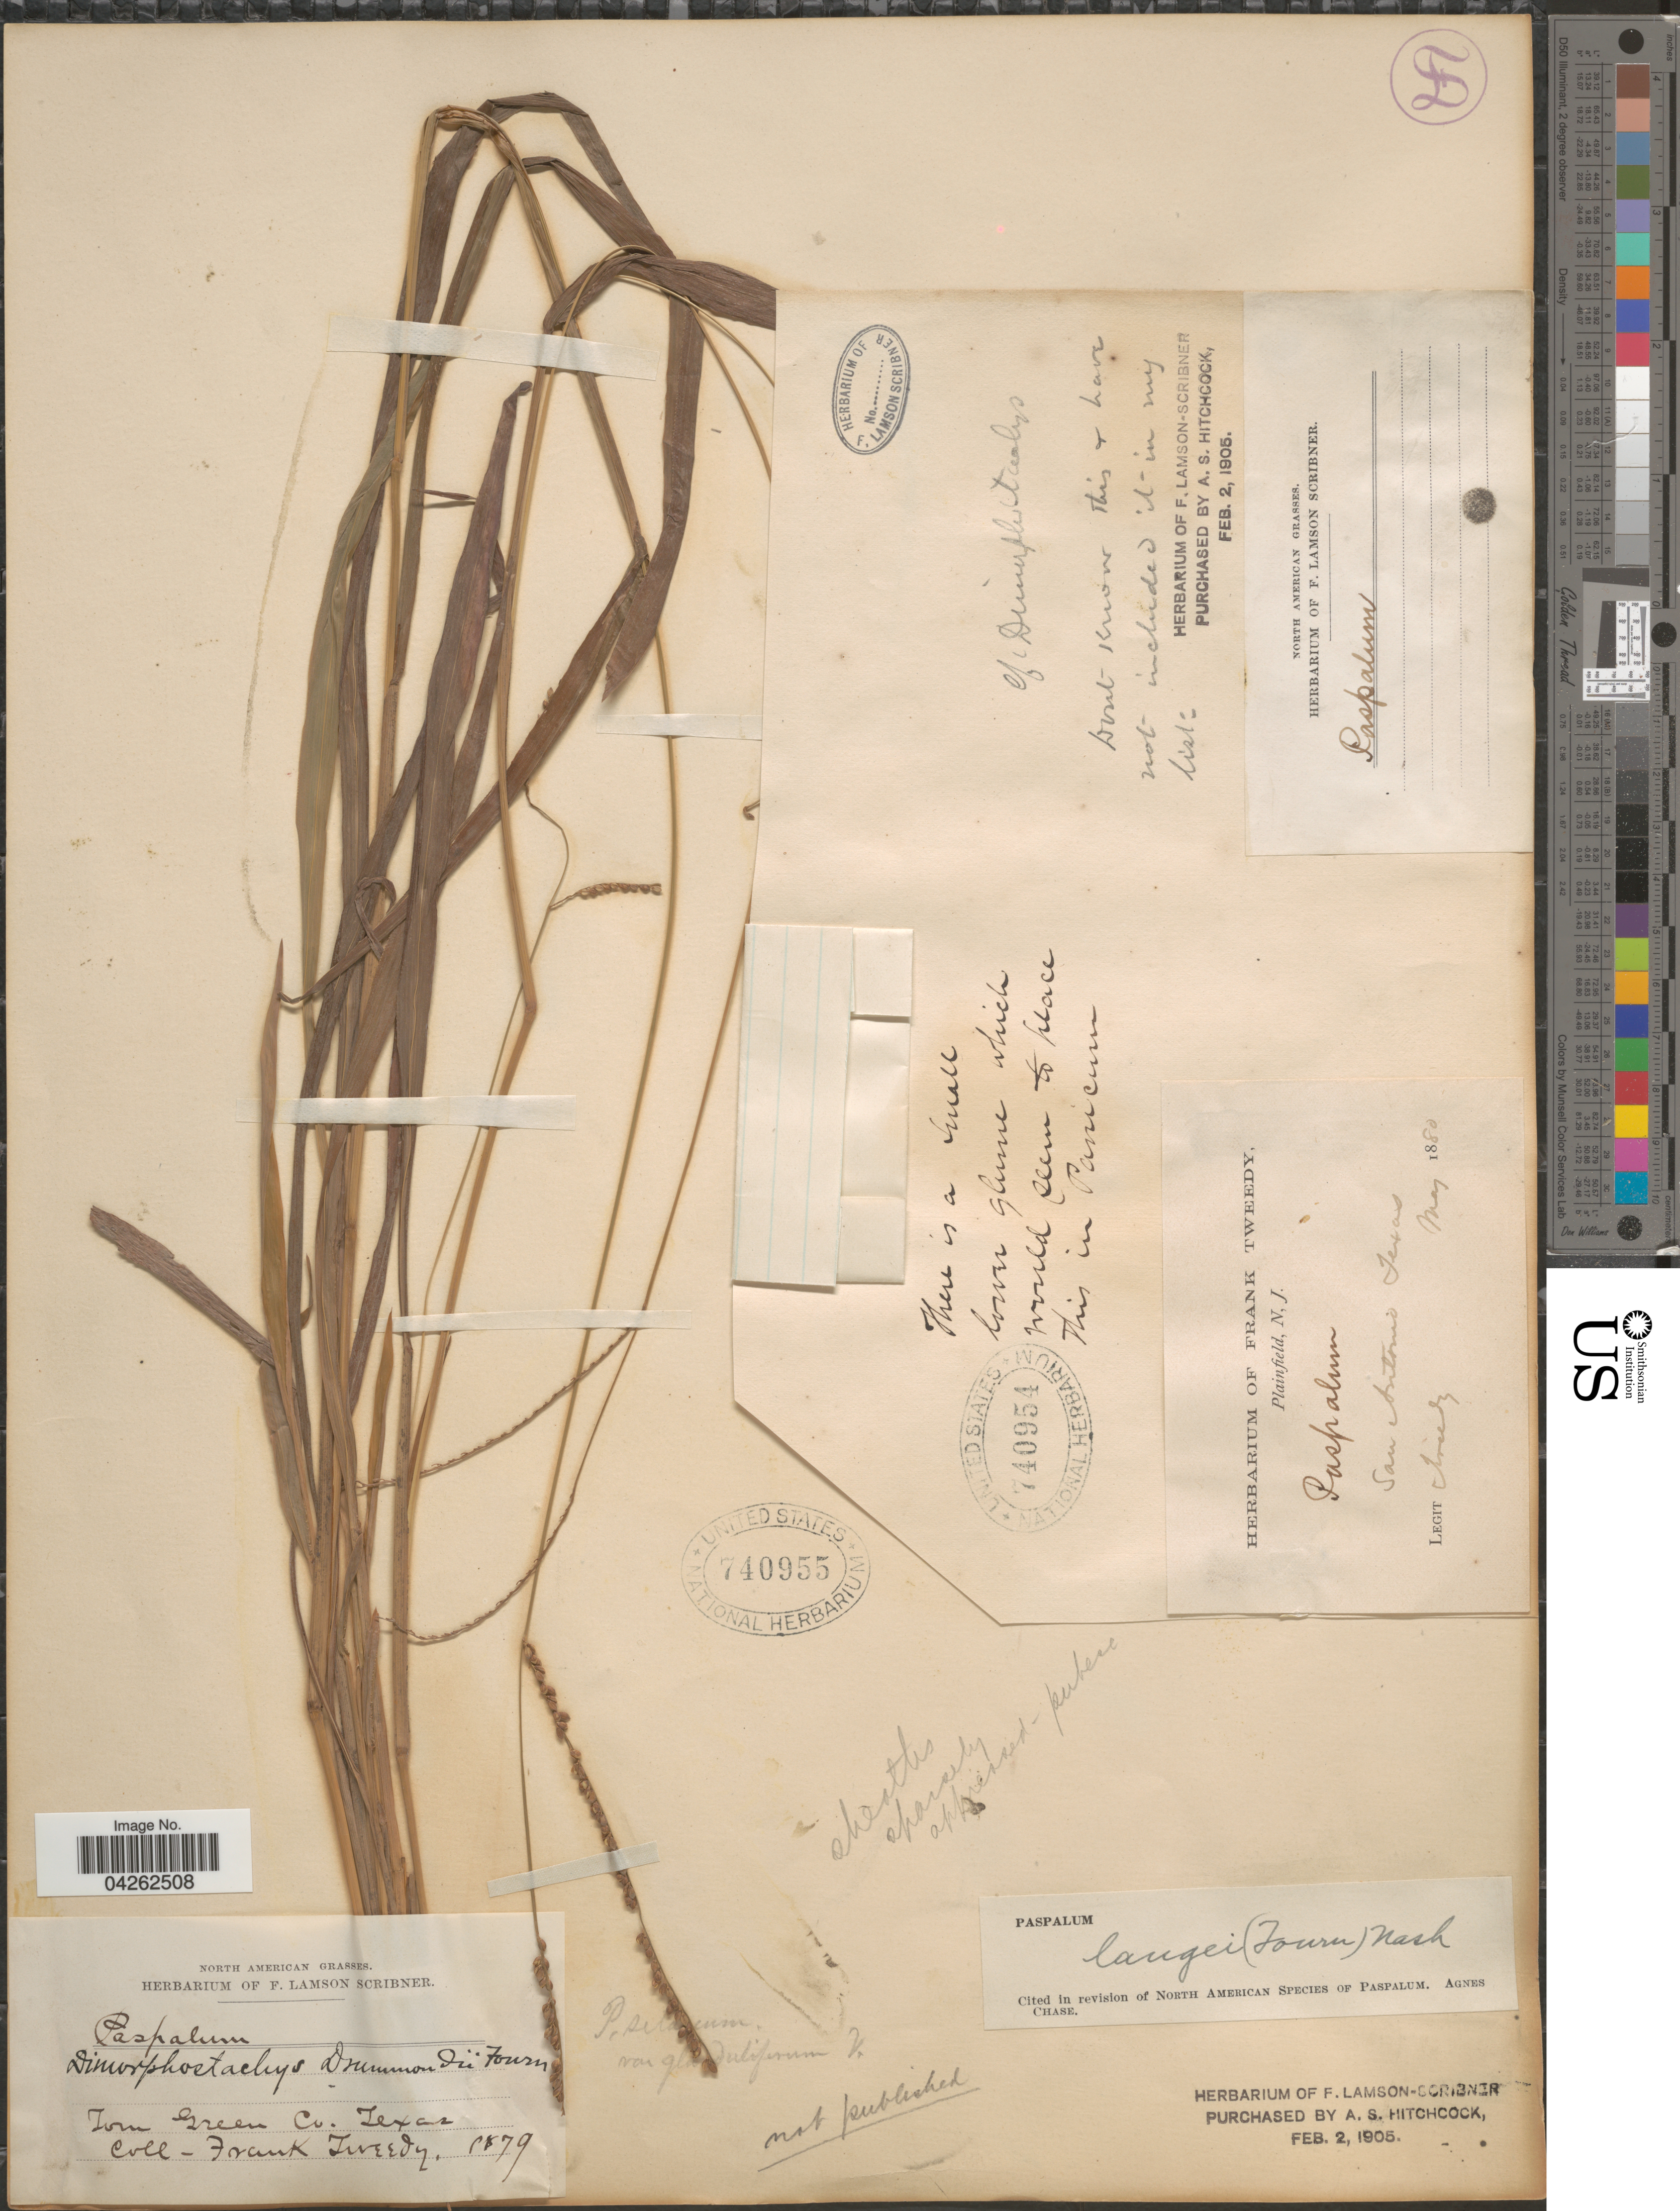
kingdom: Plantae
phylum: Tracheophyta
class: Liliopsida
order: Poales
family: Poaceae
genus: Paspalum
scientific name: Paspalum langei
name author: (E. Fourn.) Nash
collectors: ex herb. Frank Tweedy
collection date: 1880-05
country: United States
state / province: Texas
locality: San Antonio.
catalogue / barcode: US 740954